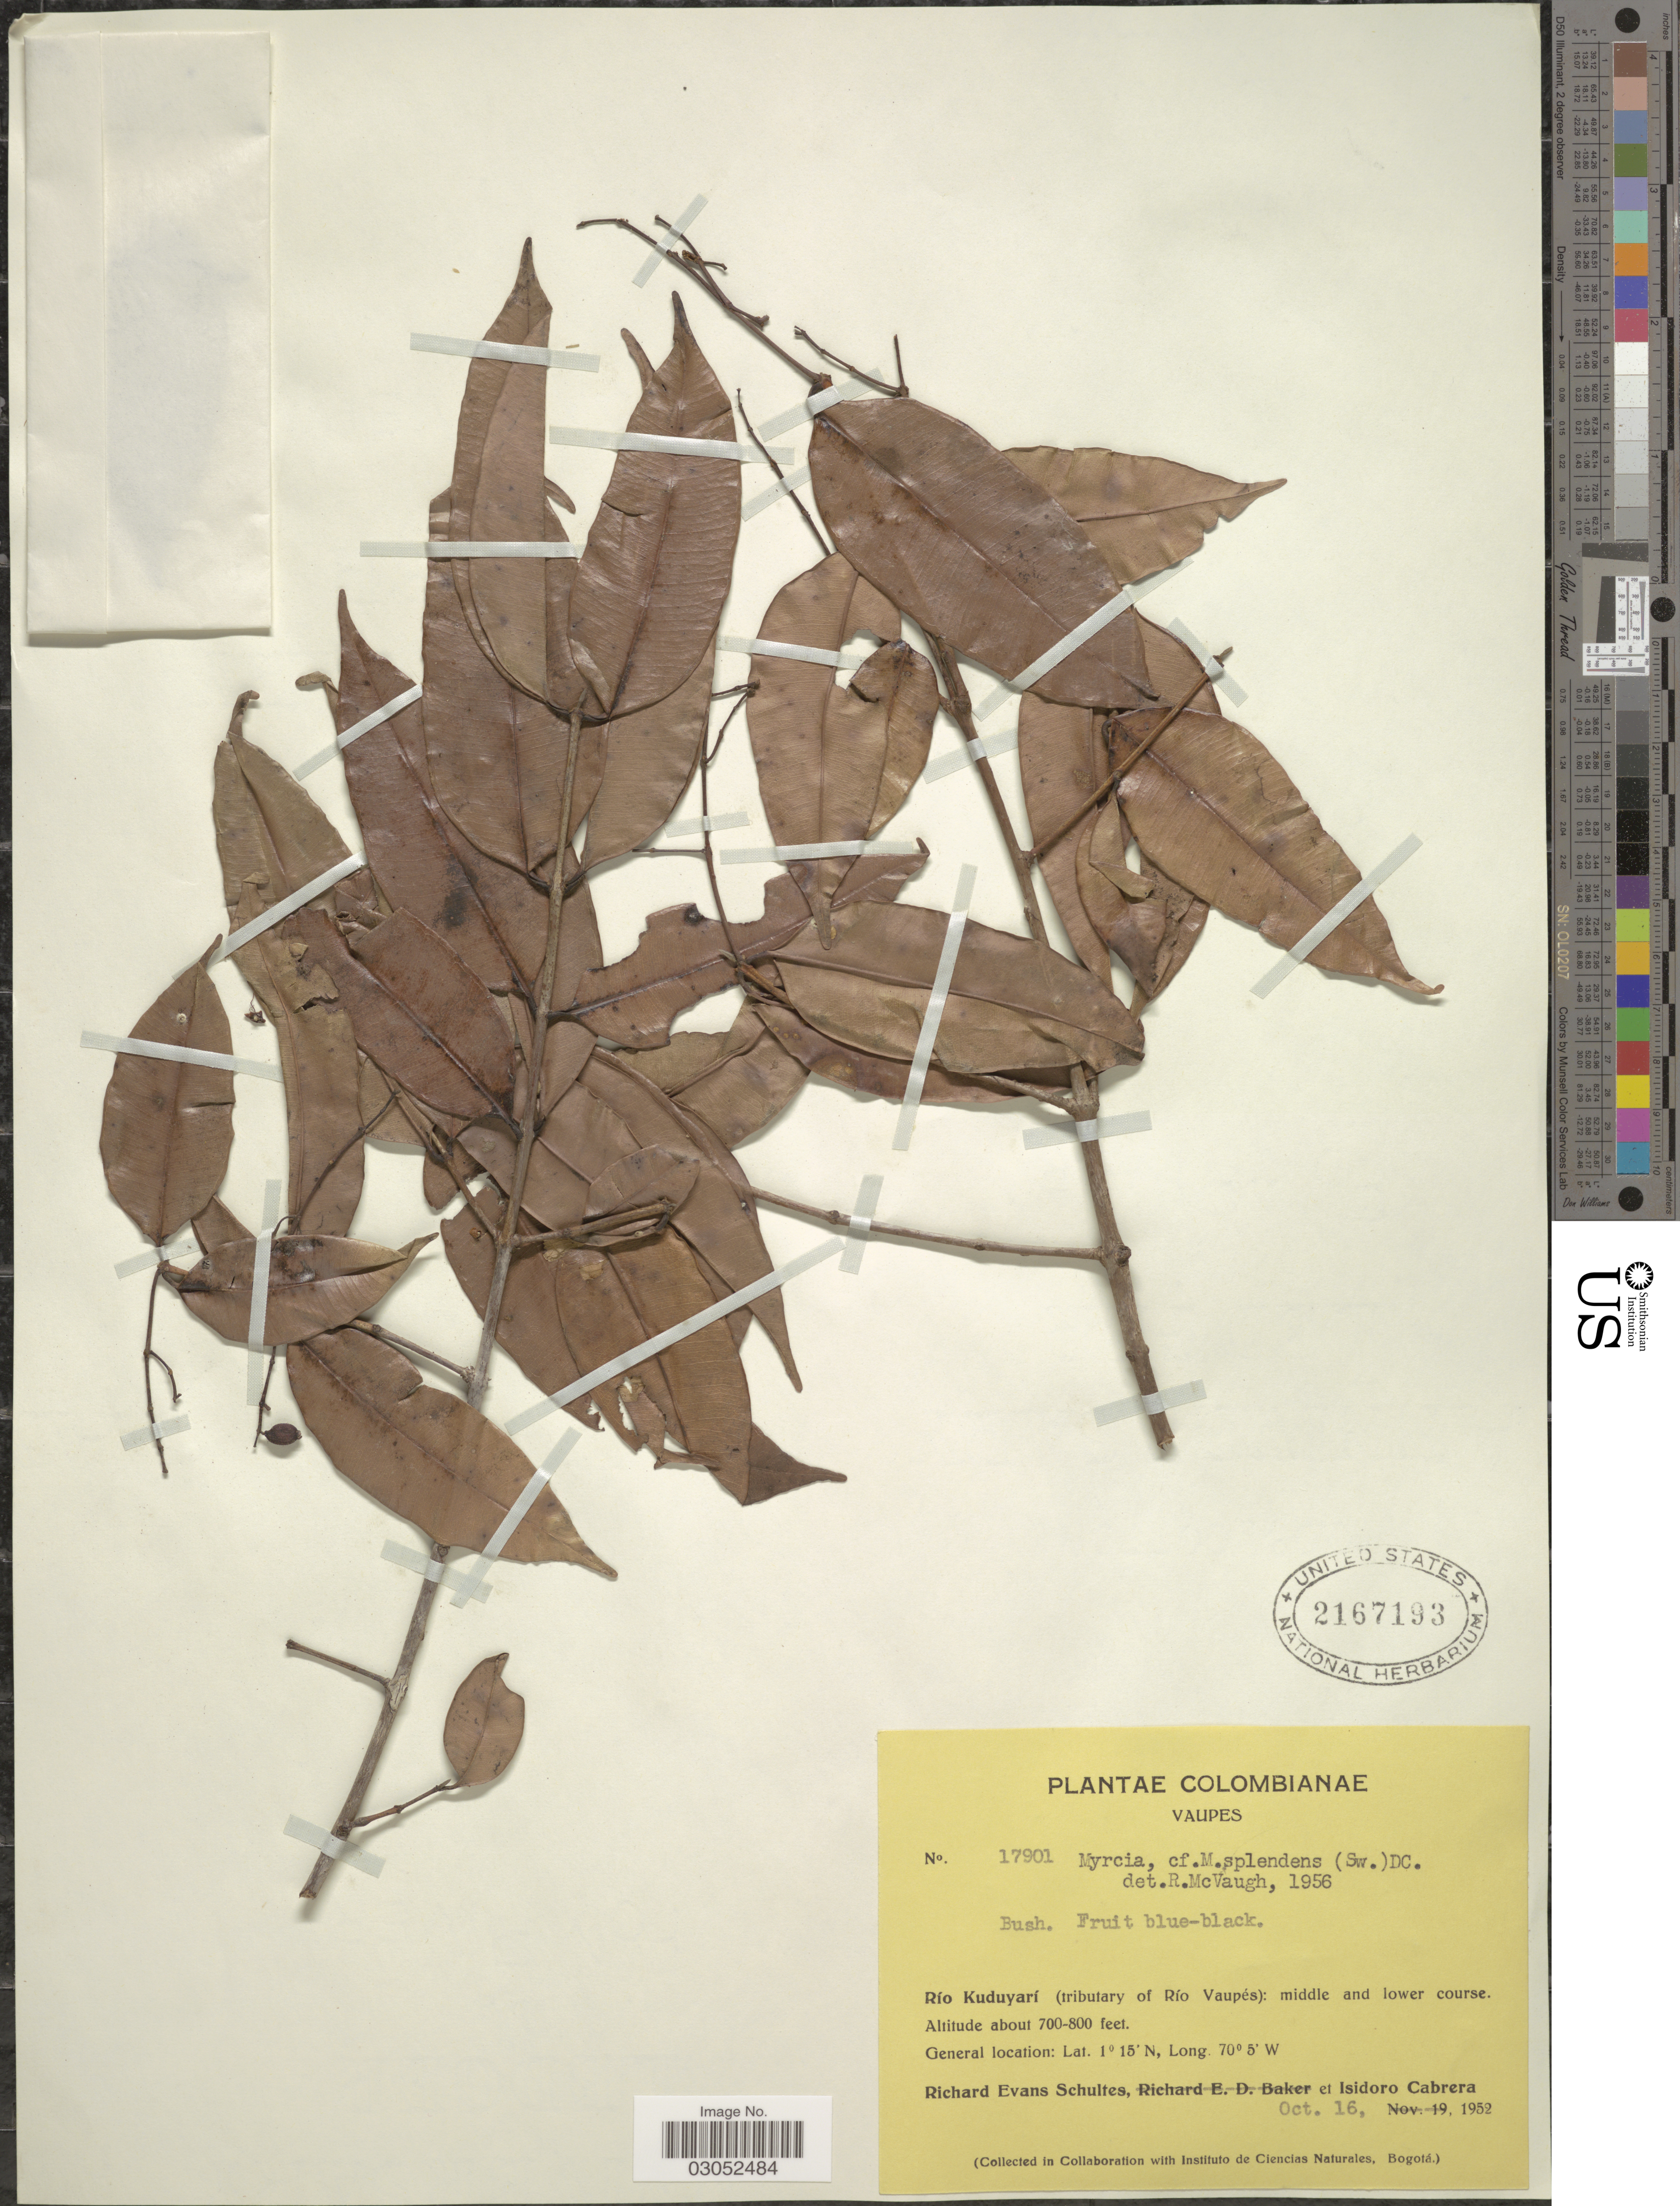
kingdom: Plantae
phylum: Tracheophyta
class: Magnoliopsida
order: Myrtales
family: Myrtaceae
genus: Myrcia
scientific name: Myrcia splendens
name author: (Sw.) DC.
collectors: R. E. Schultes & I. Cabrera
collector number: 17901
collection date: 1952-10-16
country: Colombia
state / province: Vaupés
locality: Río Kuduyarí (tributary of Río Vaupés): middle and lower course.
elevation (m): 213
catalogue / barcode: US 2167193